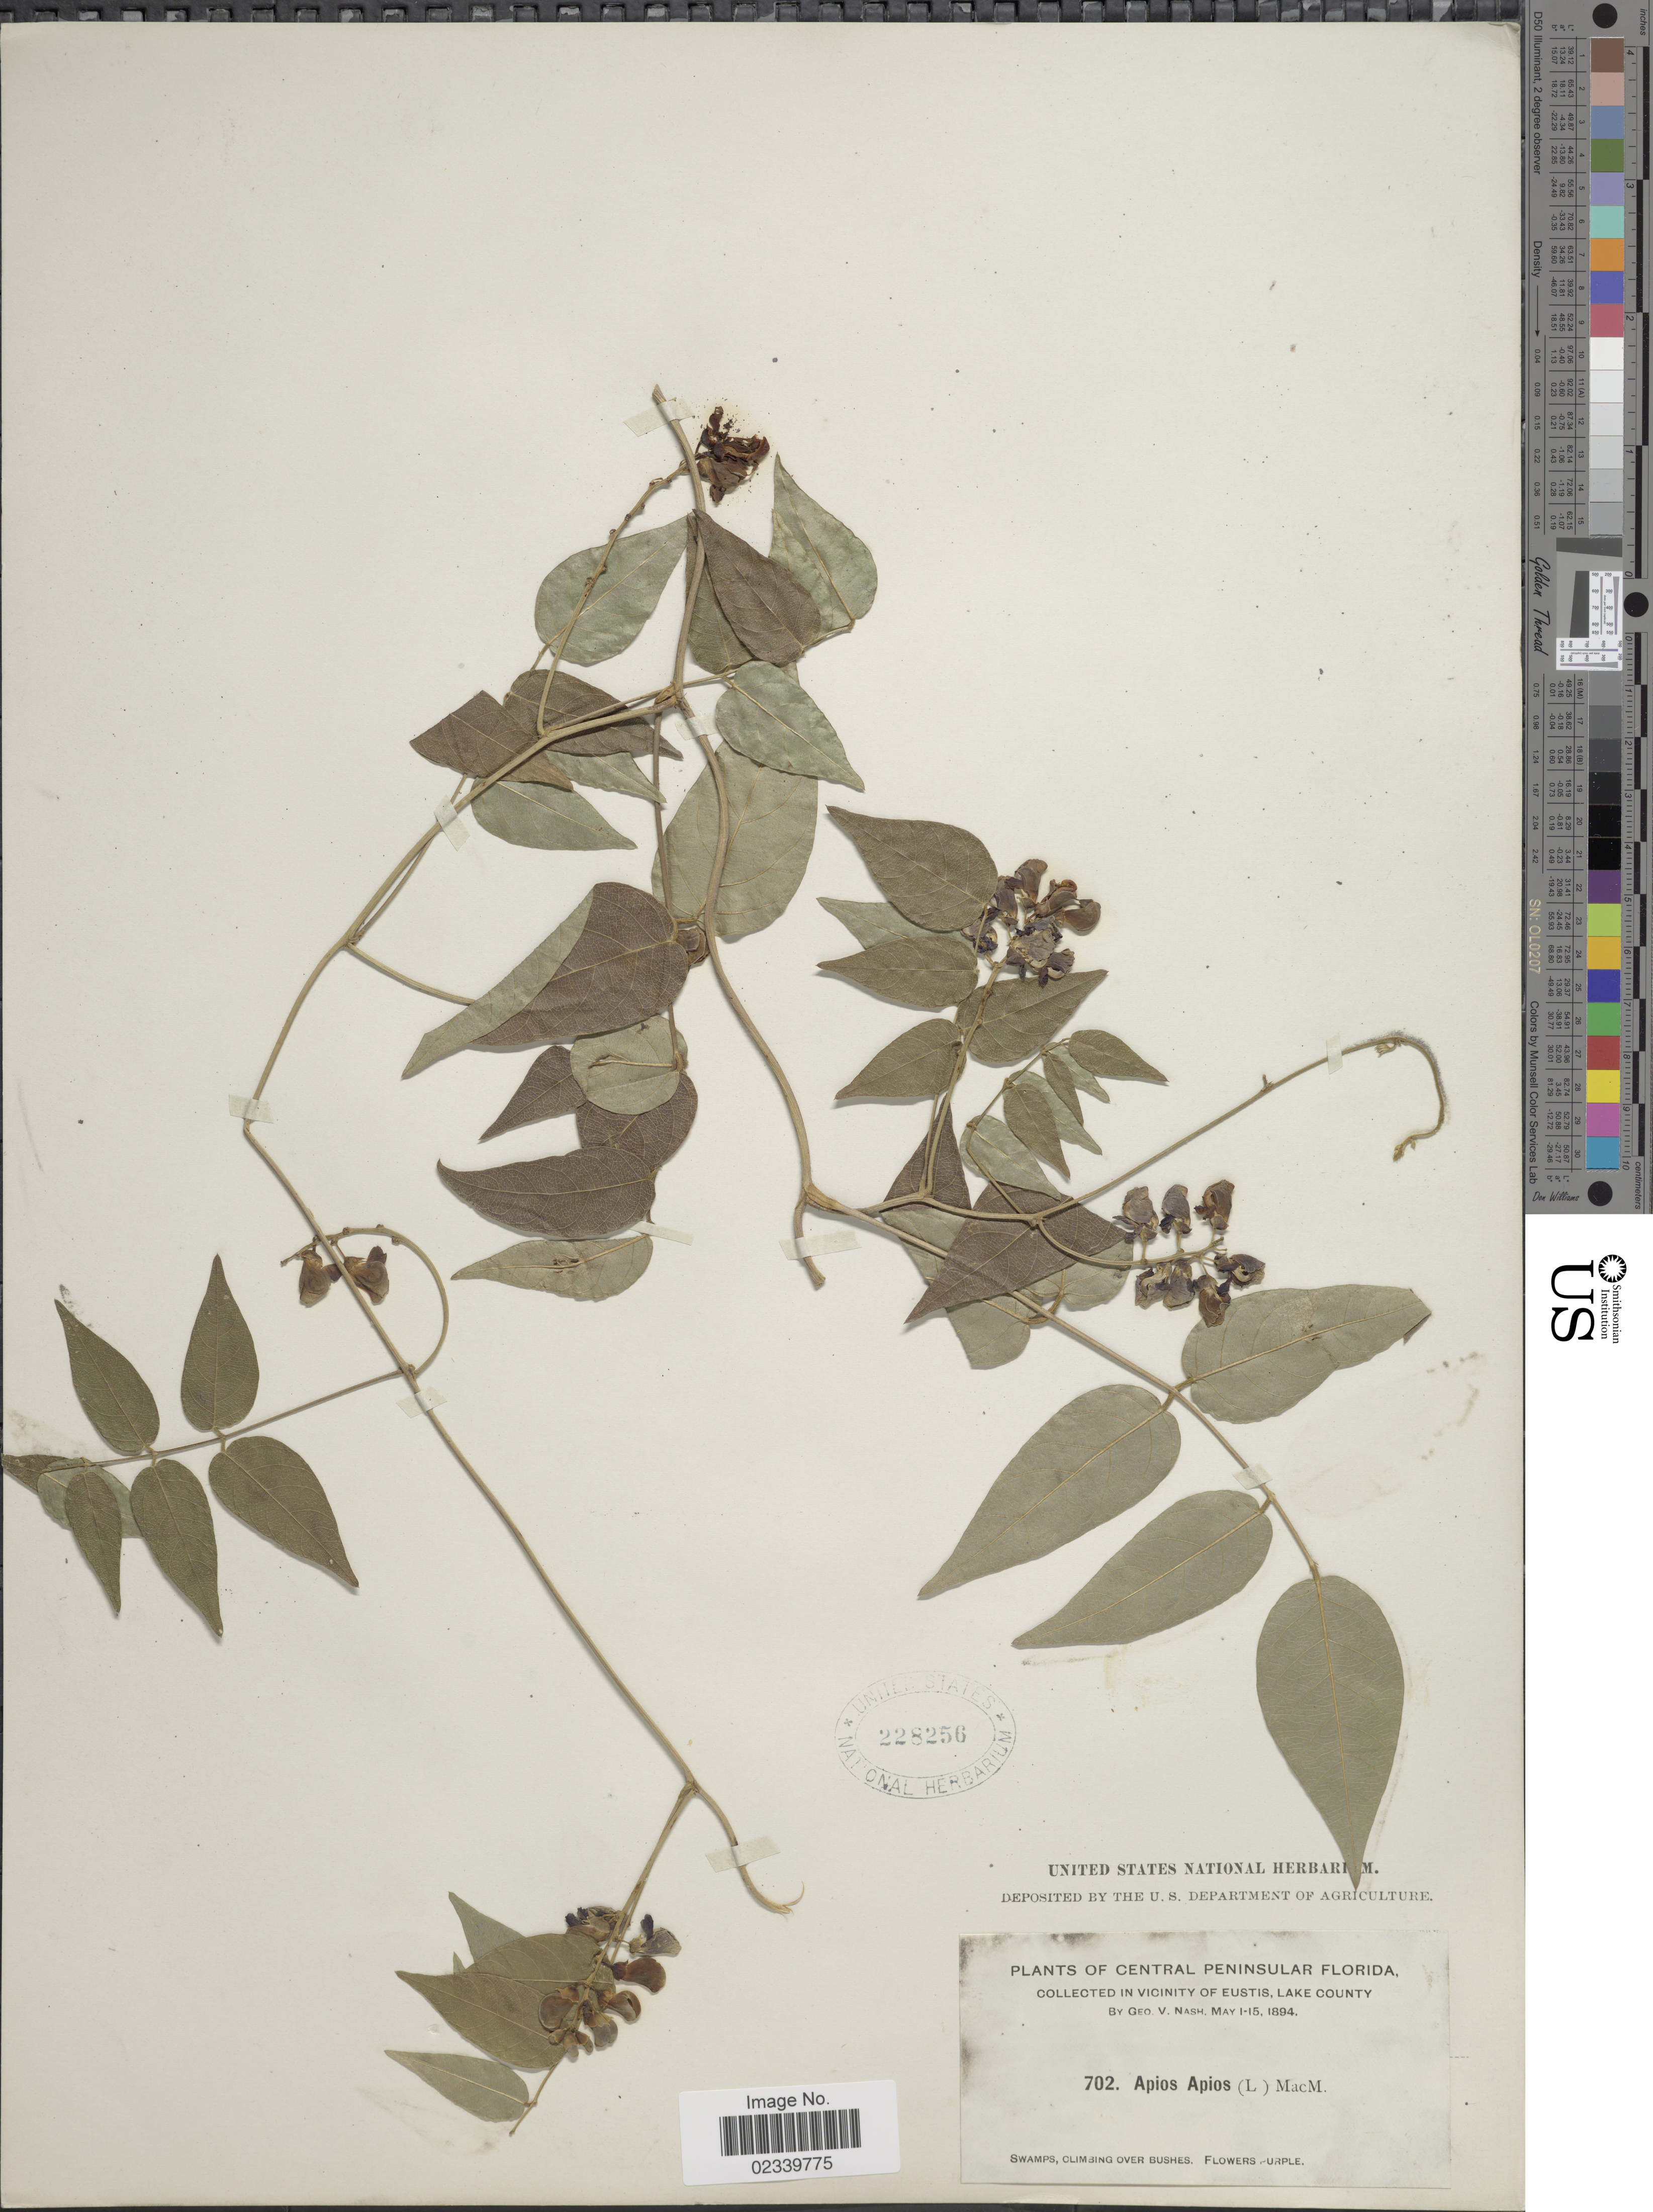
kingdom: Plantae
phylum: Tracheophyta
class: Magnoliopsida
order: Fabales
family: Fabaceae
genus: Apios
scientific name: Apios americana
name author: Medik.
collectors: G. V. Nash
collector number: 702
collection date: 1894-05-01/1894-05-15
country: United States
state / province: Florida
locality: Central Peninsular Florida. In vicinity of Eustis, Lake County.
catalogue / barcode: US 228256